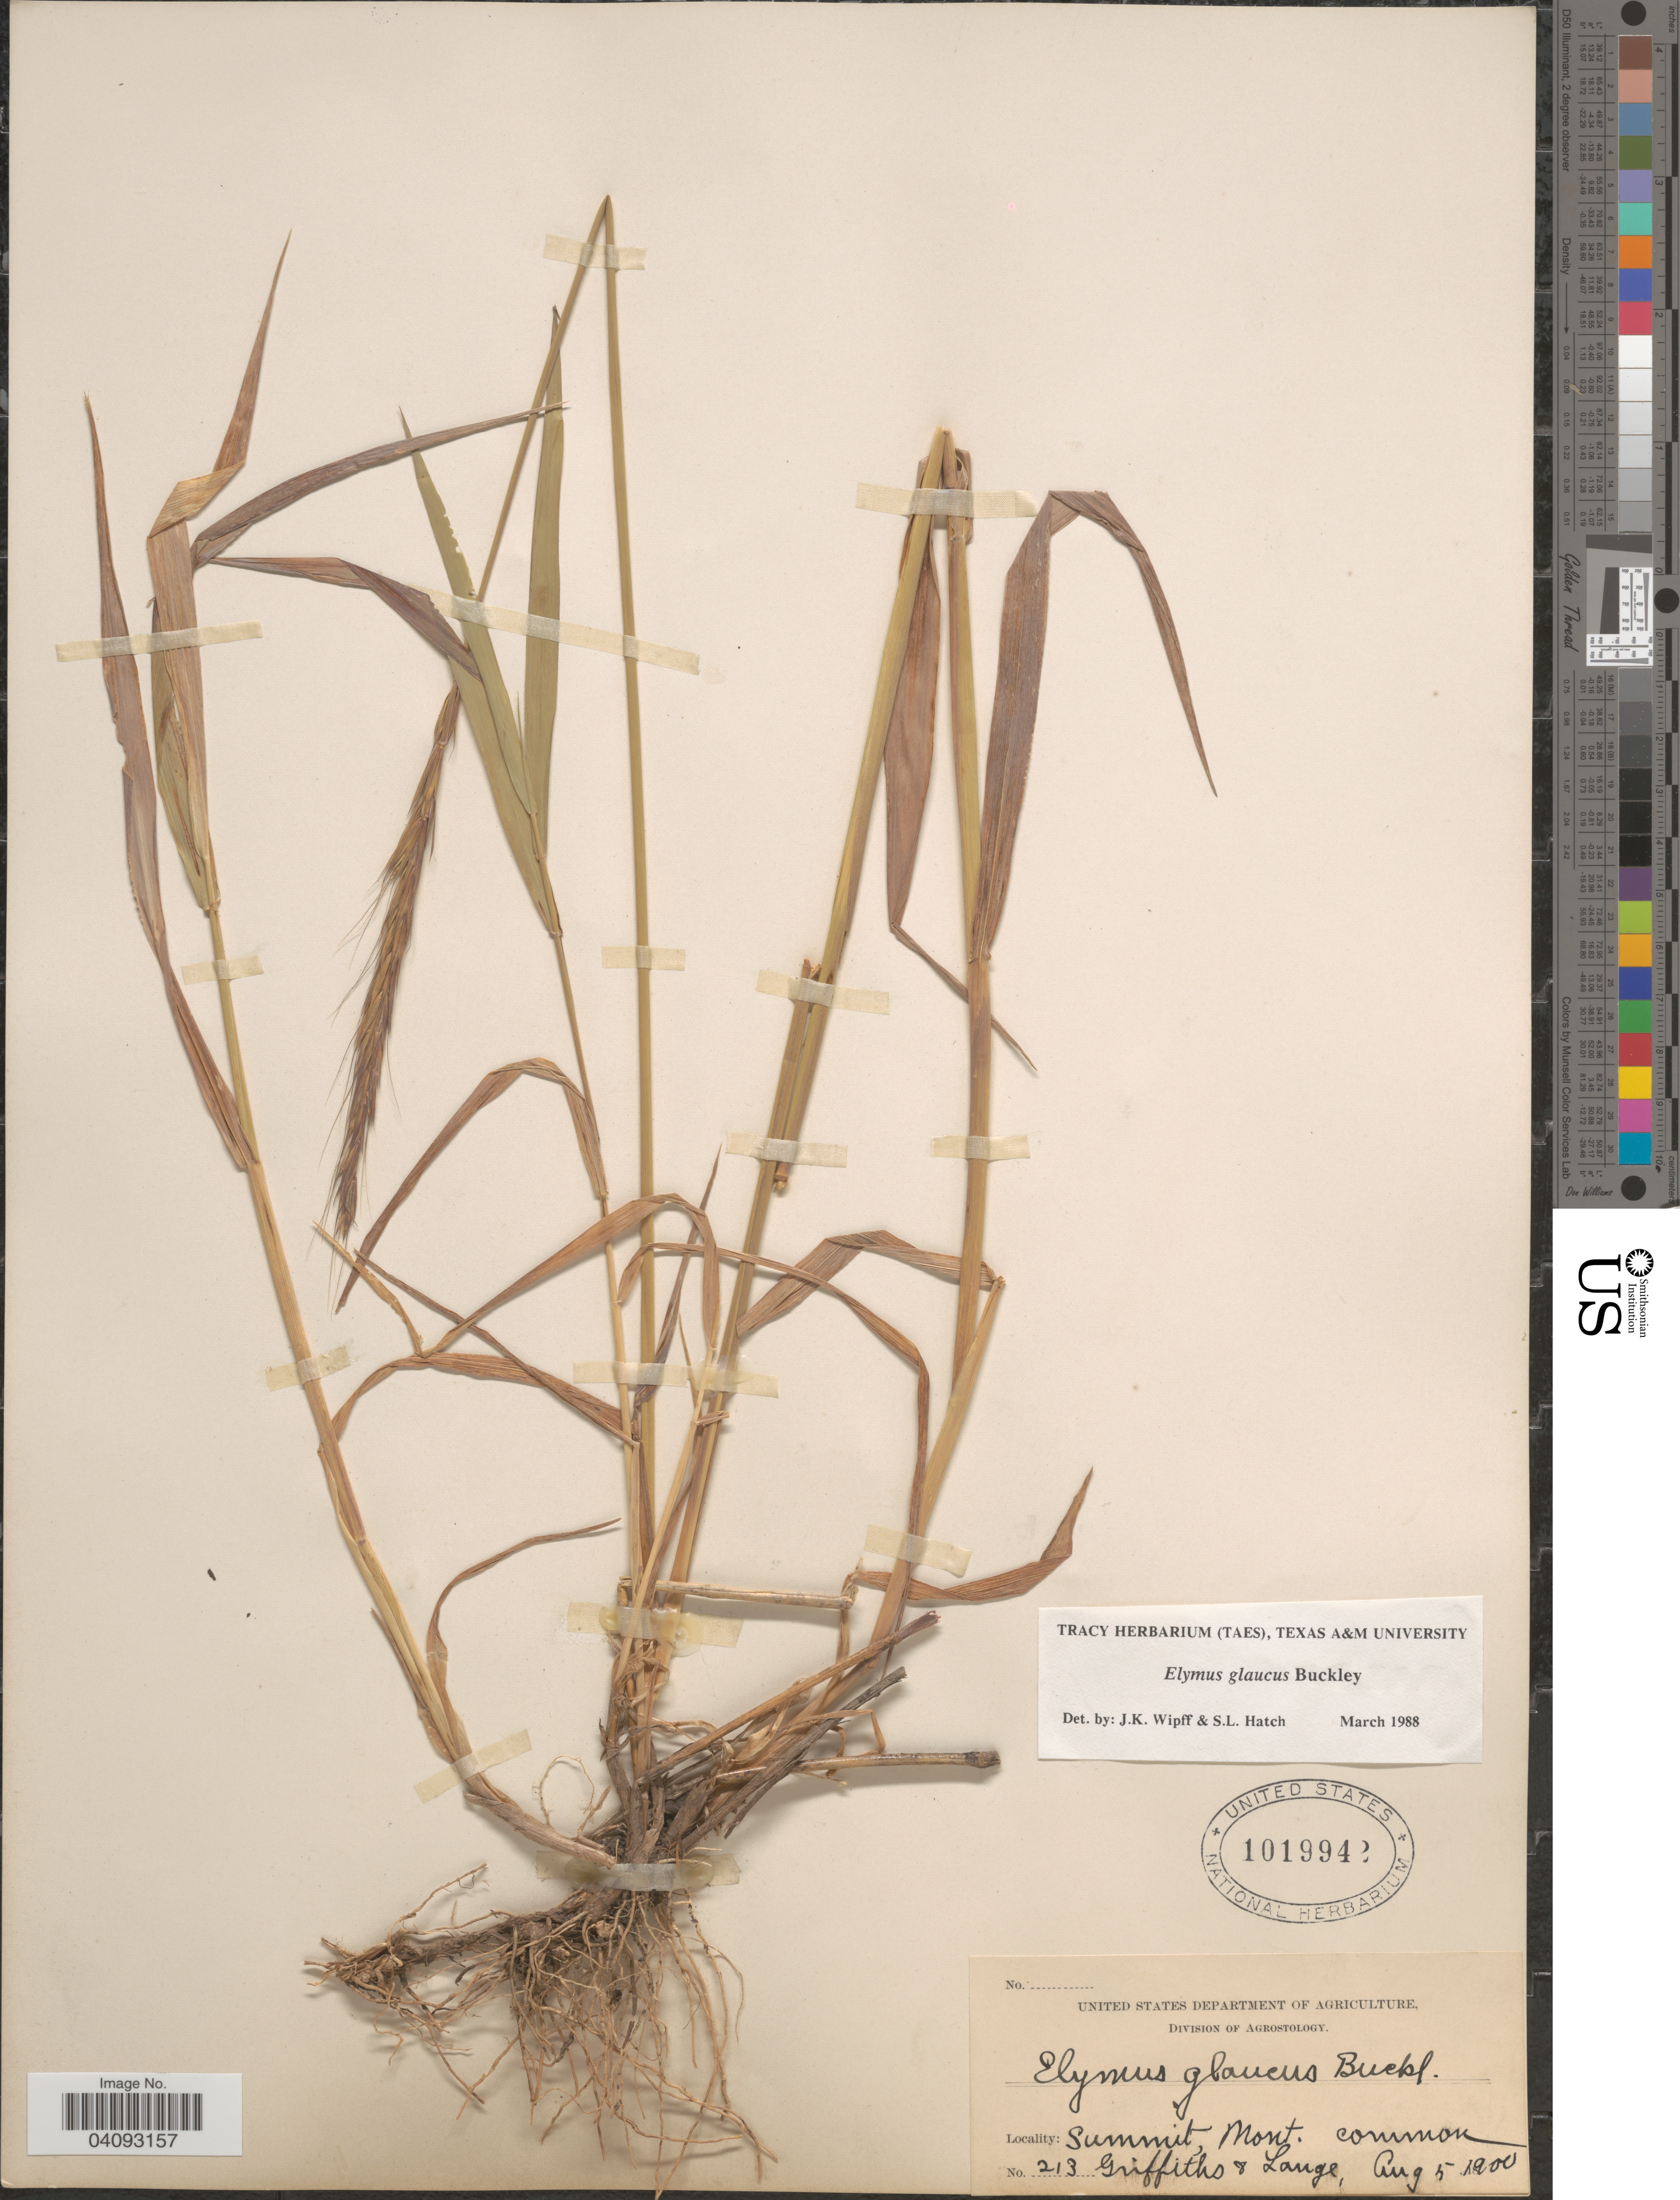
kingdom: Plantae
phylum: Tracheophyta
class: Liliopsida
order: Poales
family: Poaceae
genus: Elymus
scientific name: Elymus glaucus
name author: Buckley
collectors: -- Griffiths & -- Lange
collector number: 213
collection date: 1900-08-05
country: United States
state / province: Montana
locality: Summit. Common.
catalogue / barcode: US 1019942